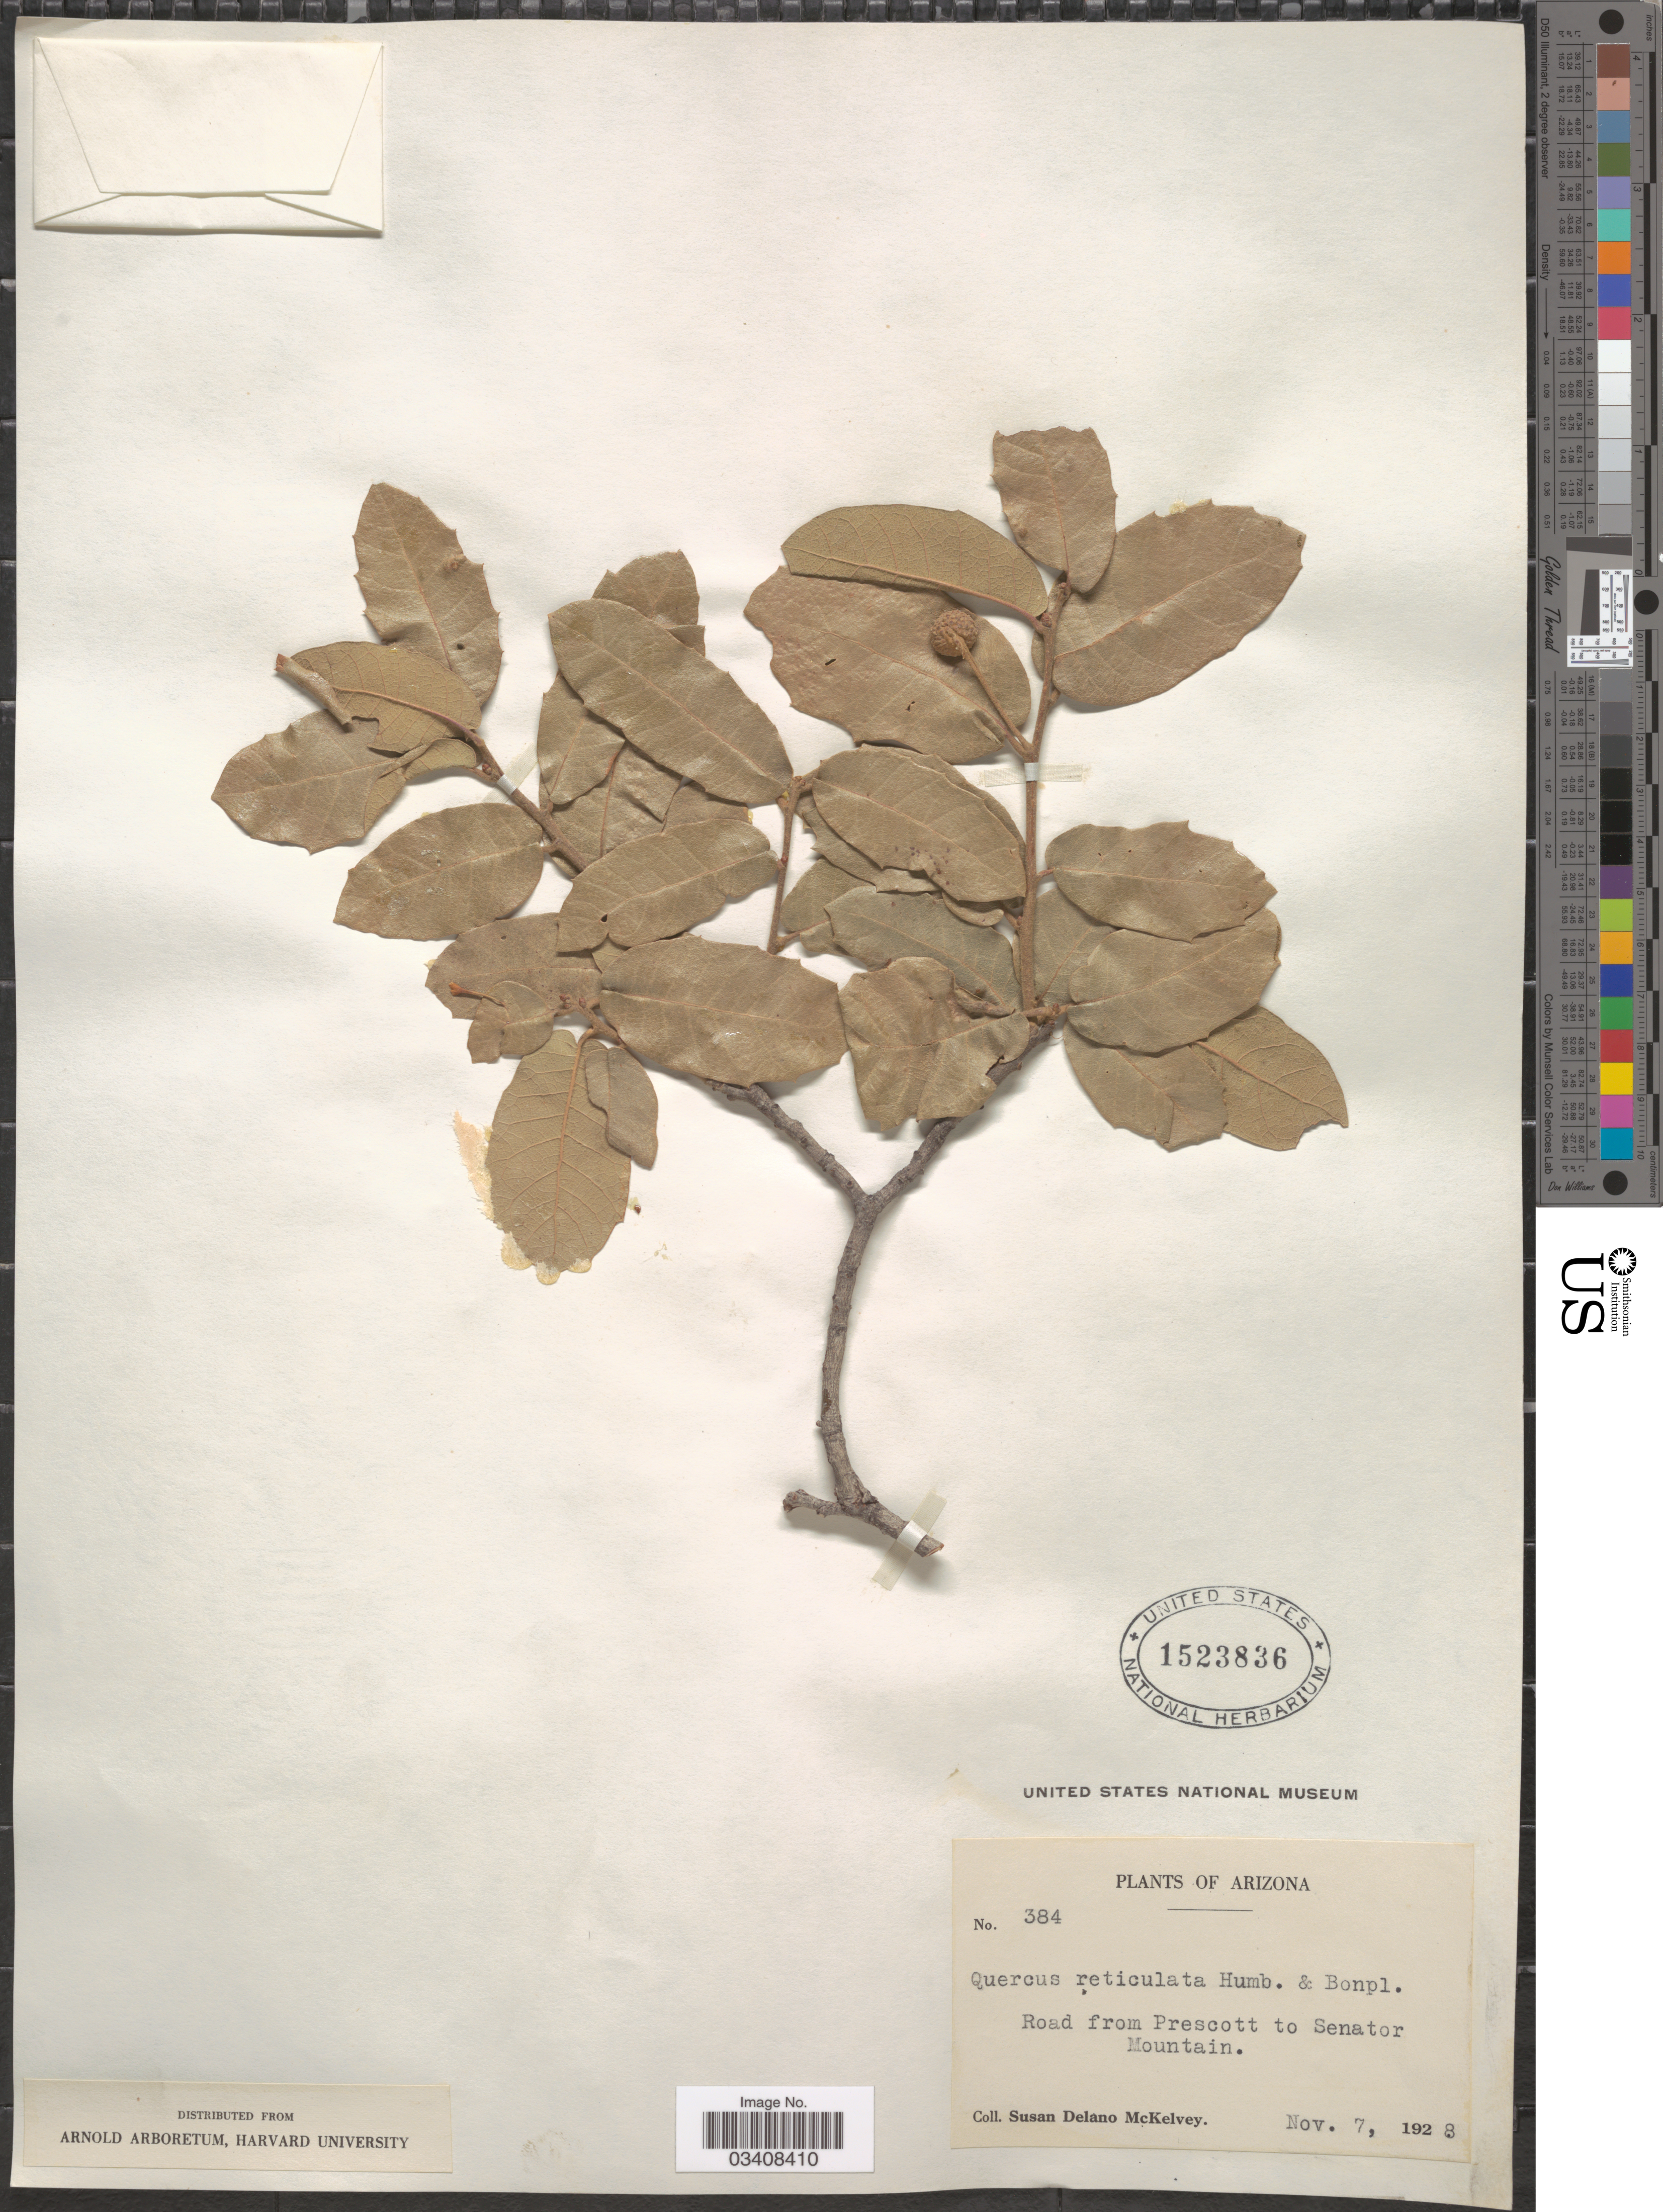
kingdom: Plantae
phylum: Tracheophyta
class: Magnoliopsida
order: Fagales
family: Fagaceae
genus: Quercus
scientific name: Quercus rugosa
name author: Née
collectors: S. A. McKelvey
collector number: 384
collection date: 1928-11-07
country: United States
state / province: Arizona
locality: Road from Prescott to Senator Mountain.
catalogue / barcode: US 1523836